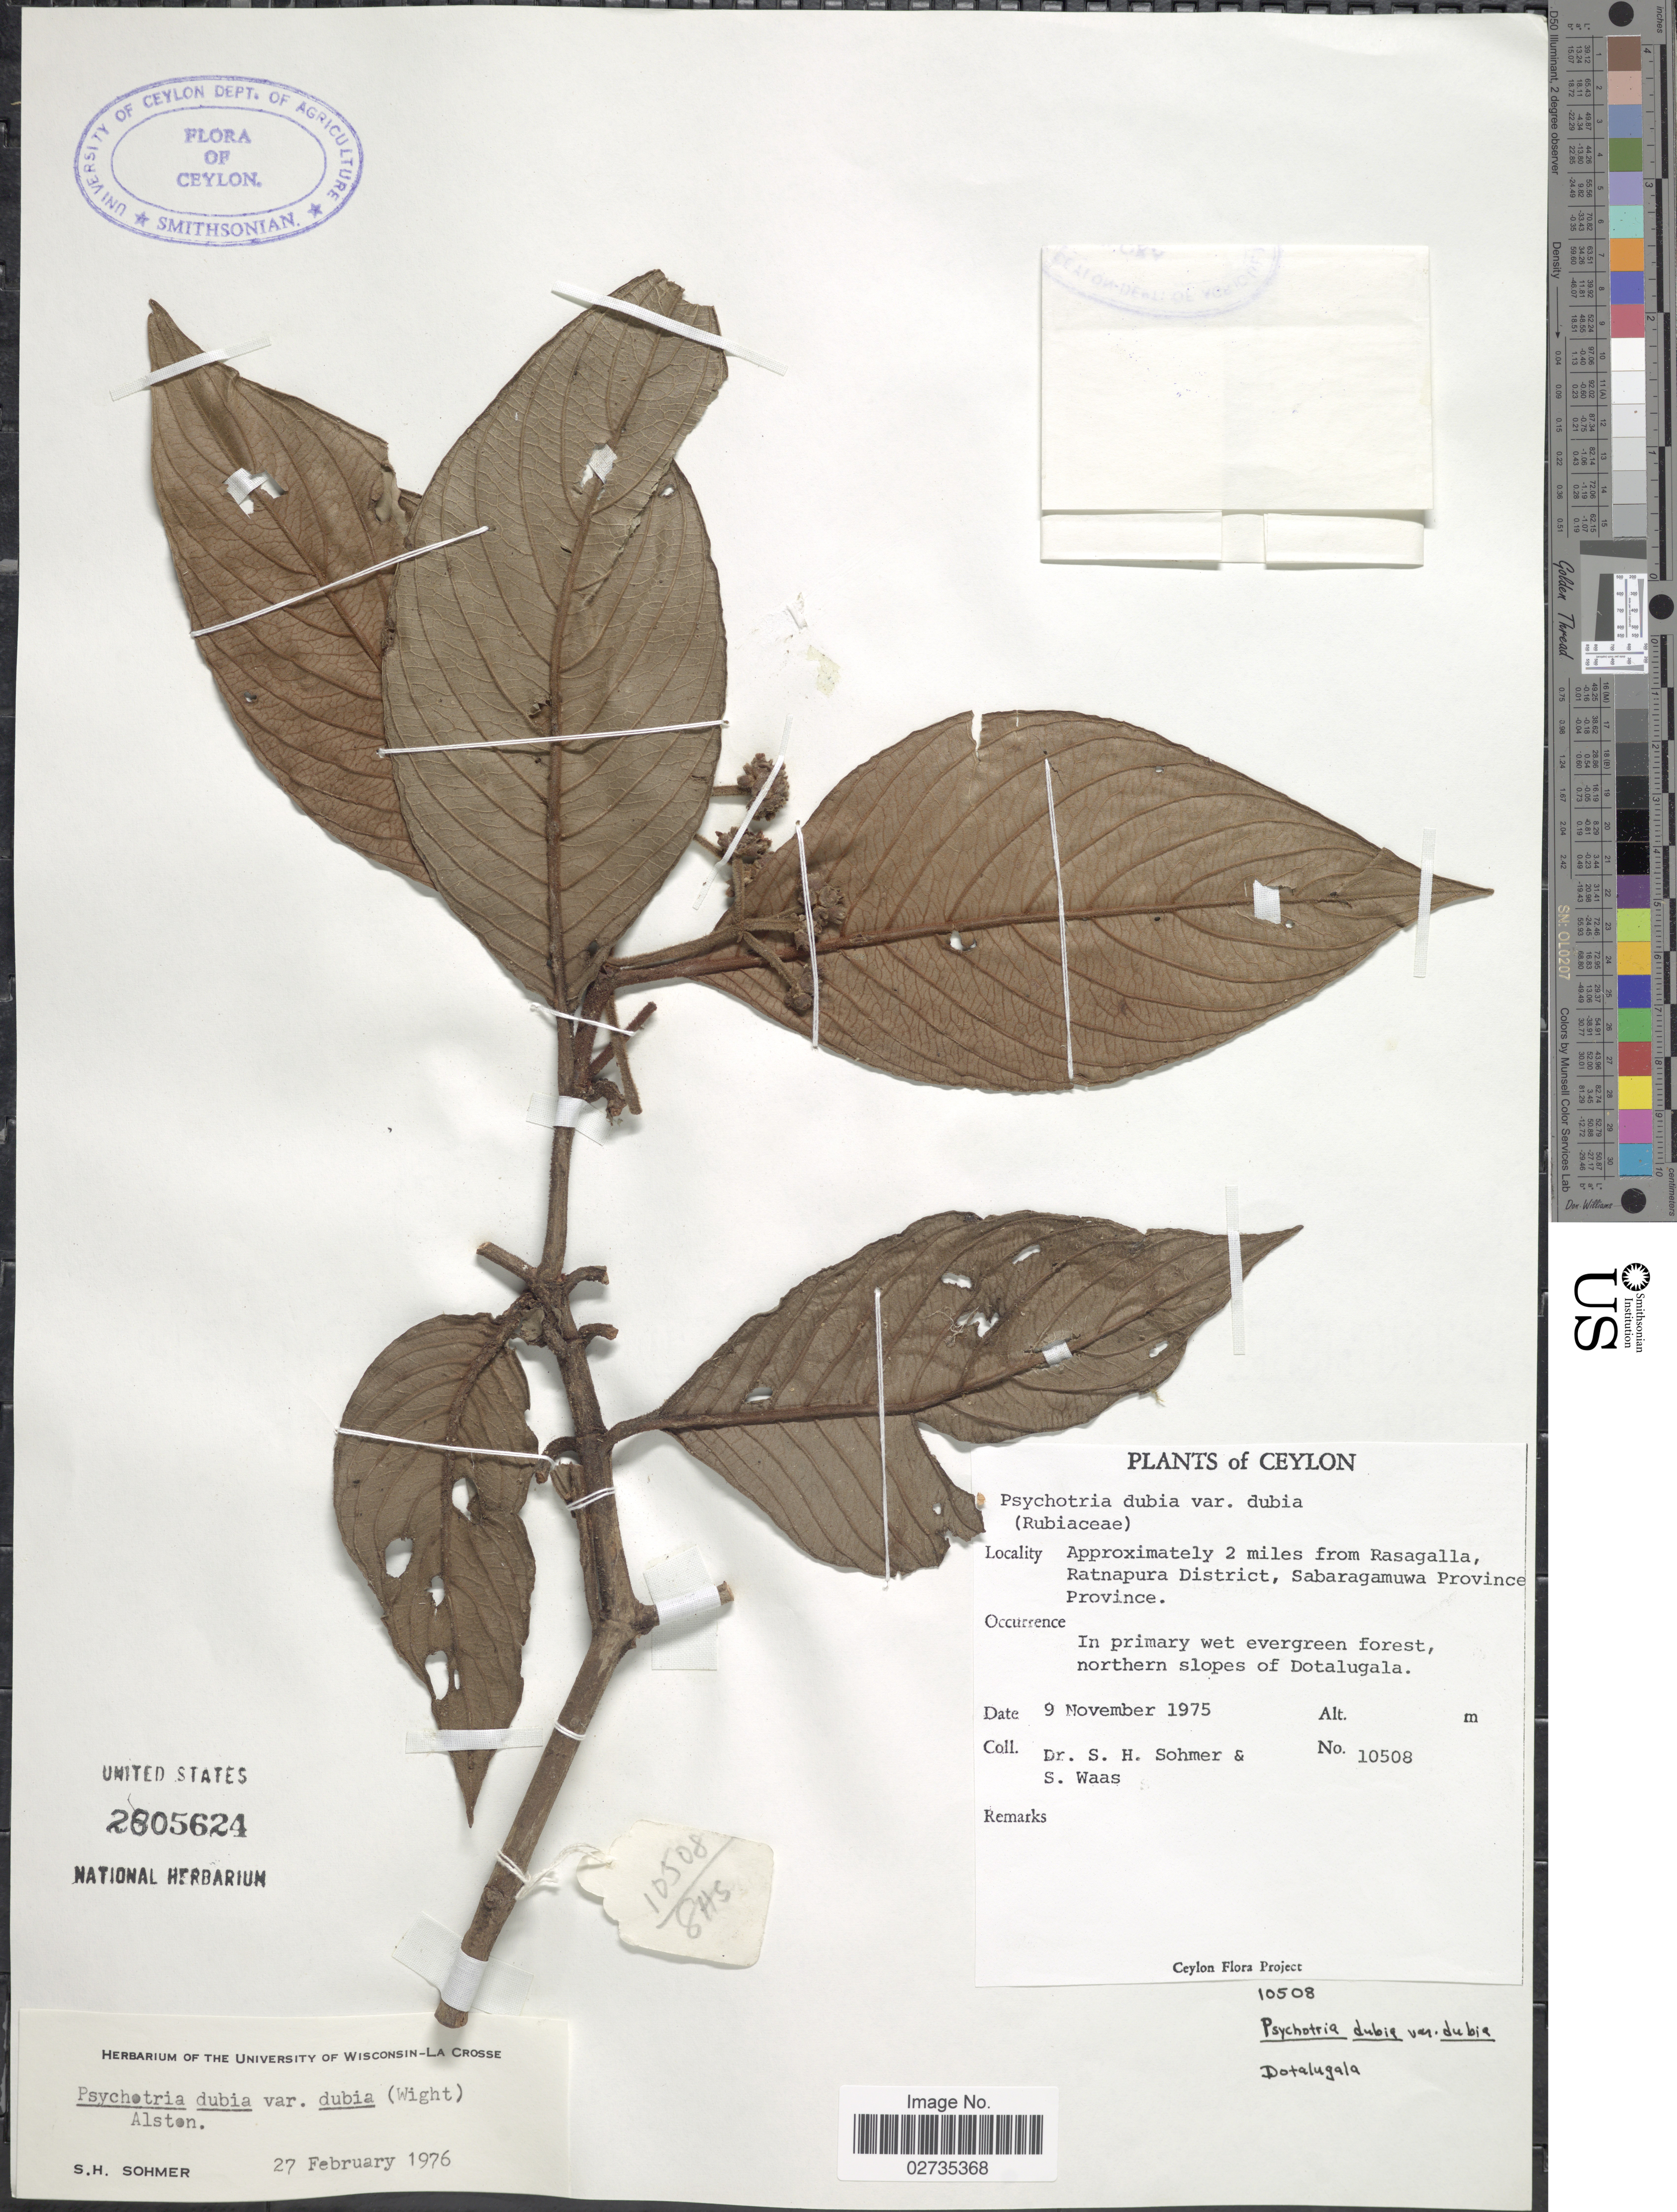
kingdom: Plantae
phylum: Tracheophyta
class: Magnoliopsida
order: Gentianales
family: Rubiaceae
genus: Psychotria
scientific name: Psychotria dubia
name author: (Wight) Alston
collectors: S. H. Sohmer & S. Waas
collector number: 10508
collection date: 1975-11-09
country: Sri Lanka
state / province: Sabaragamuwa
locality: Ceylon, Approximately 2 miles from Rasagalla, Ratnapura District, Sabaragamuwa Province, northern slopes of Dotalugala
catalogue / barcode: US 2805624